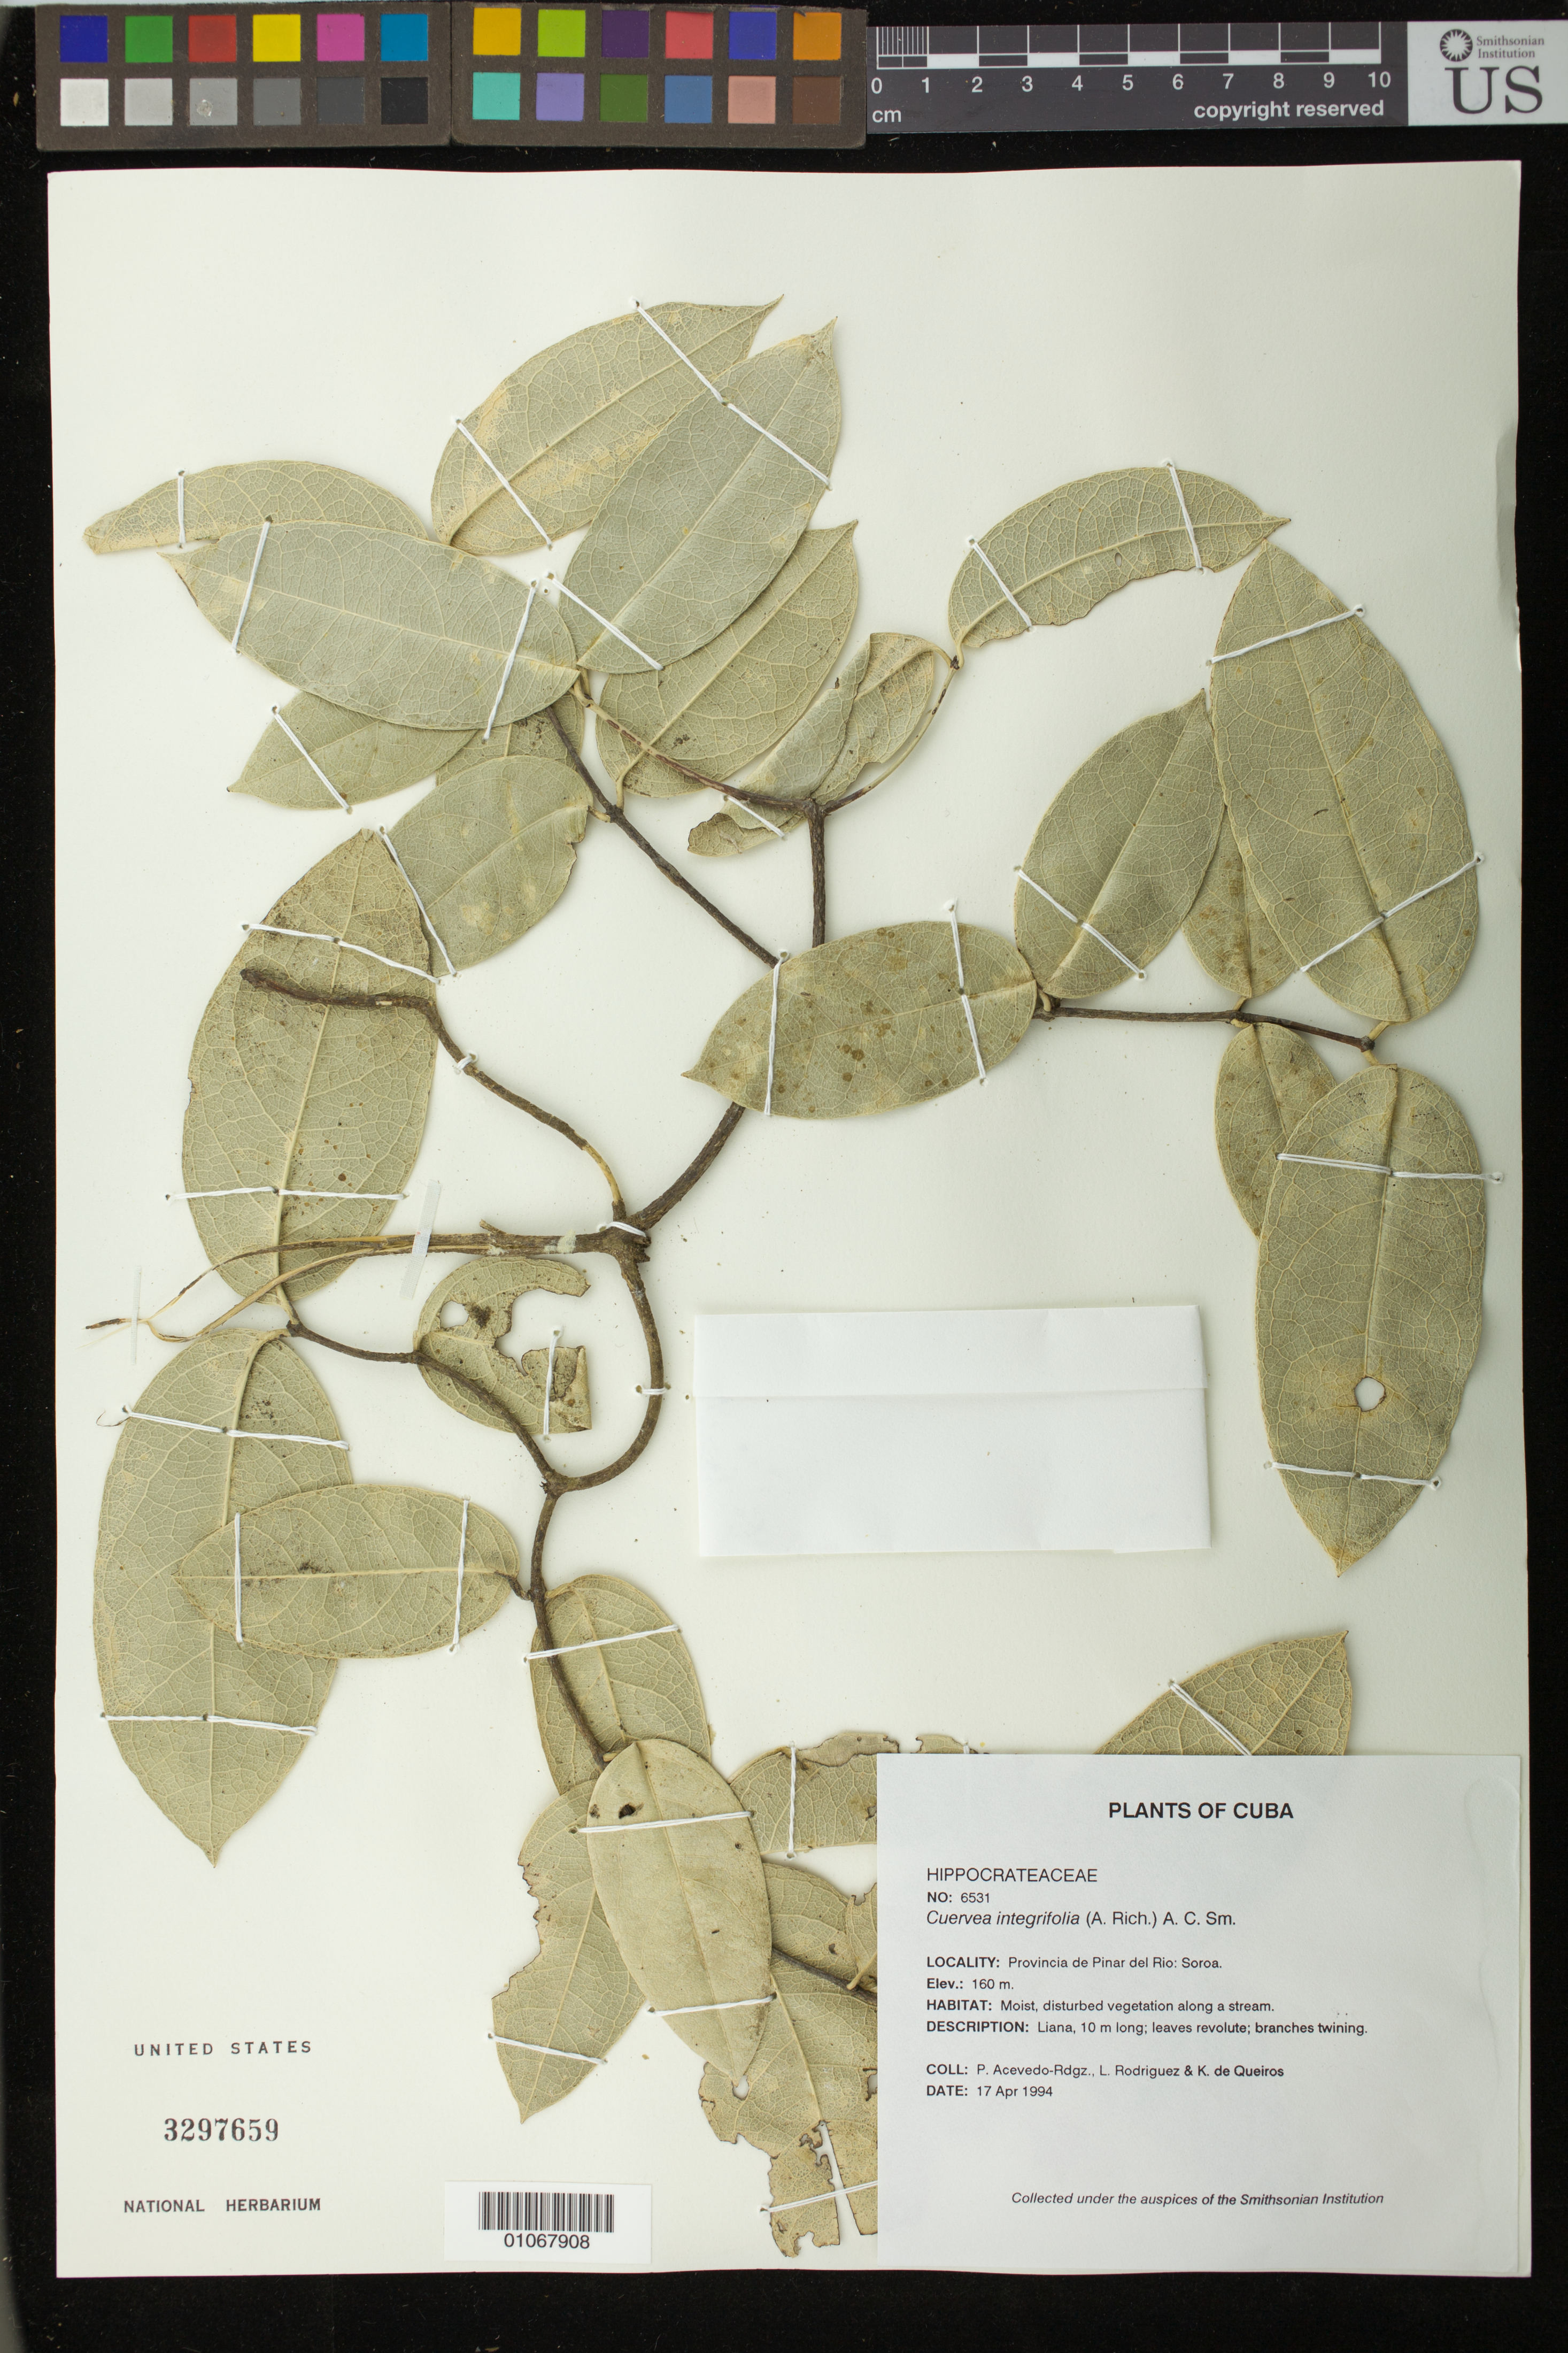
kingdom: Plantae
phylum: Tracheophyta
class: Magnoliopsida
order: Celastrales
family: Celastraceae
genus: Cuervea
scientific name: Cuervea integrifolia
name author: (A. Rich.) A.C. Sm.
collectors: P. Acevedo-Rodr., L. Rodriguez & K. De Queiroz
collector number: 6531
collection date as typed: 17 Apr 1994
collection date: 1994-04-17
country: Cuba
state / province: Pinar del Rio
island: Cuba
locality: Soroa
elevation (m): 160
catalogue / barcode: US 3297659